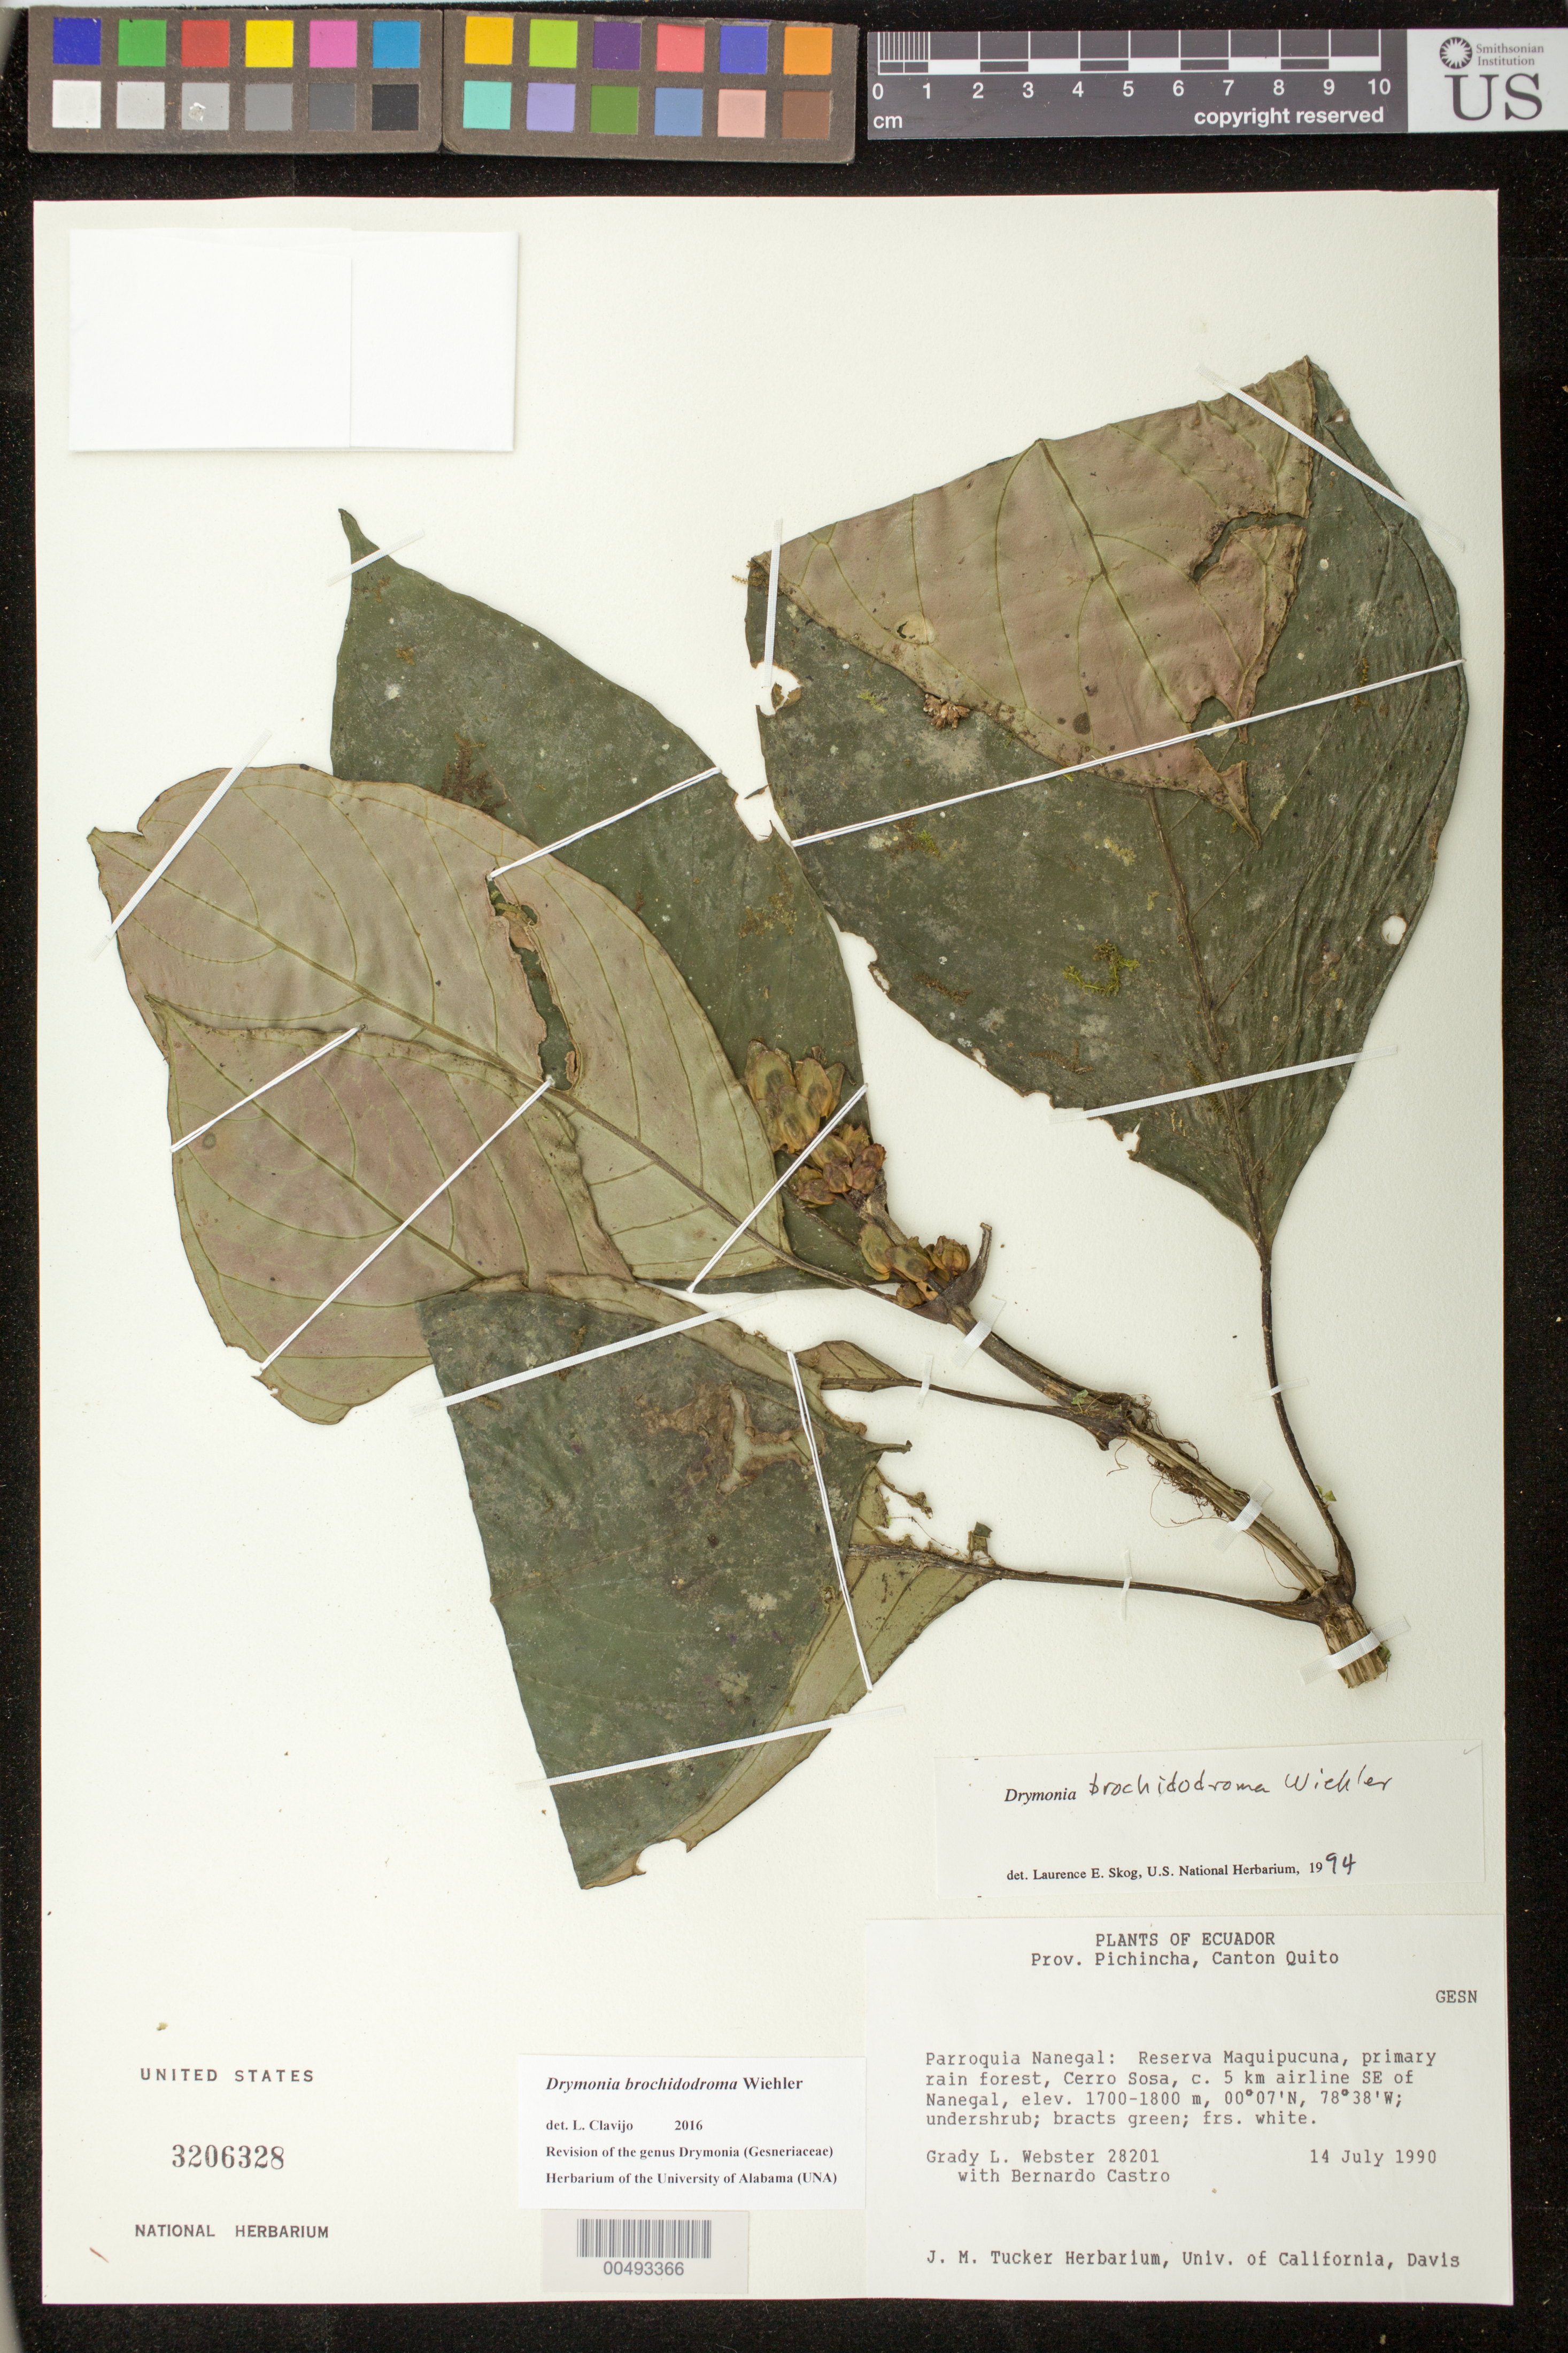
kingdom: Plantae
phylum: Tracheophyta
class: Magnoliopsida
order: Lamiales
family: Gesneriaceae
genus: Drymonia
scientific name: Drymonia brochidodroma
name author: Wiehler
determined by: Skog, Laurence E.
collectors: G. L. Webster & B. Castro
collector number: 28201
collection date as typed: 14 Jul 1990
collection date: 1990-07-14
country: Ecuador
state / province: Pichincha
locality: Canton Quito, Parroquia Nanegal: Reserva Maquipucuna, Cerro Sosa, c. 5 km airline SE of Nanegal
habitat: Primary rain forest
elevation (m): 1700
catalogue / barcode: US 3206328